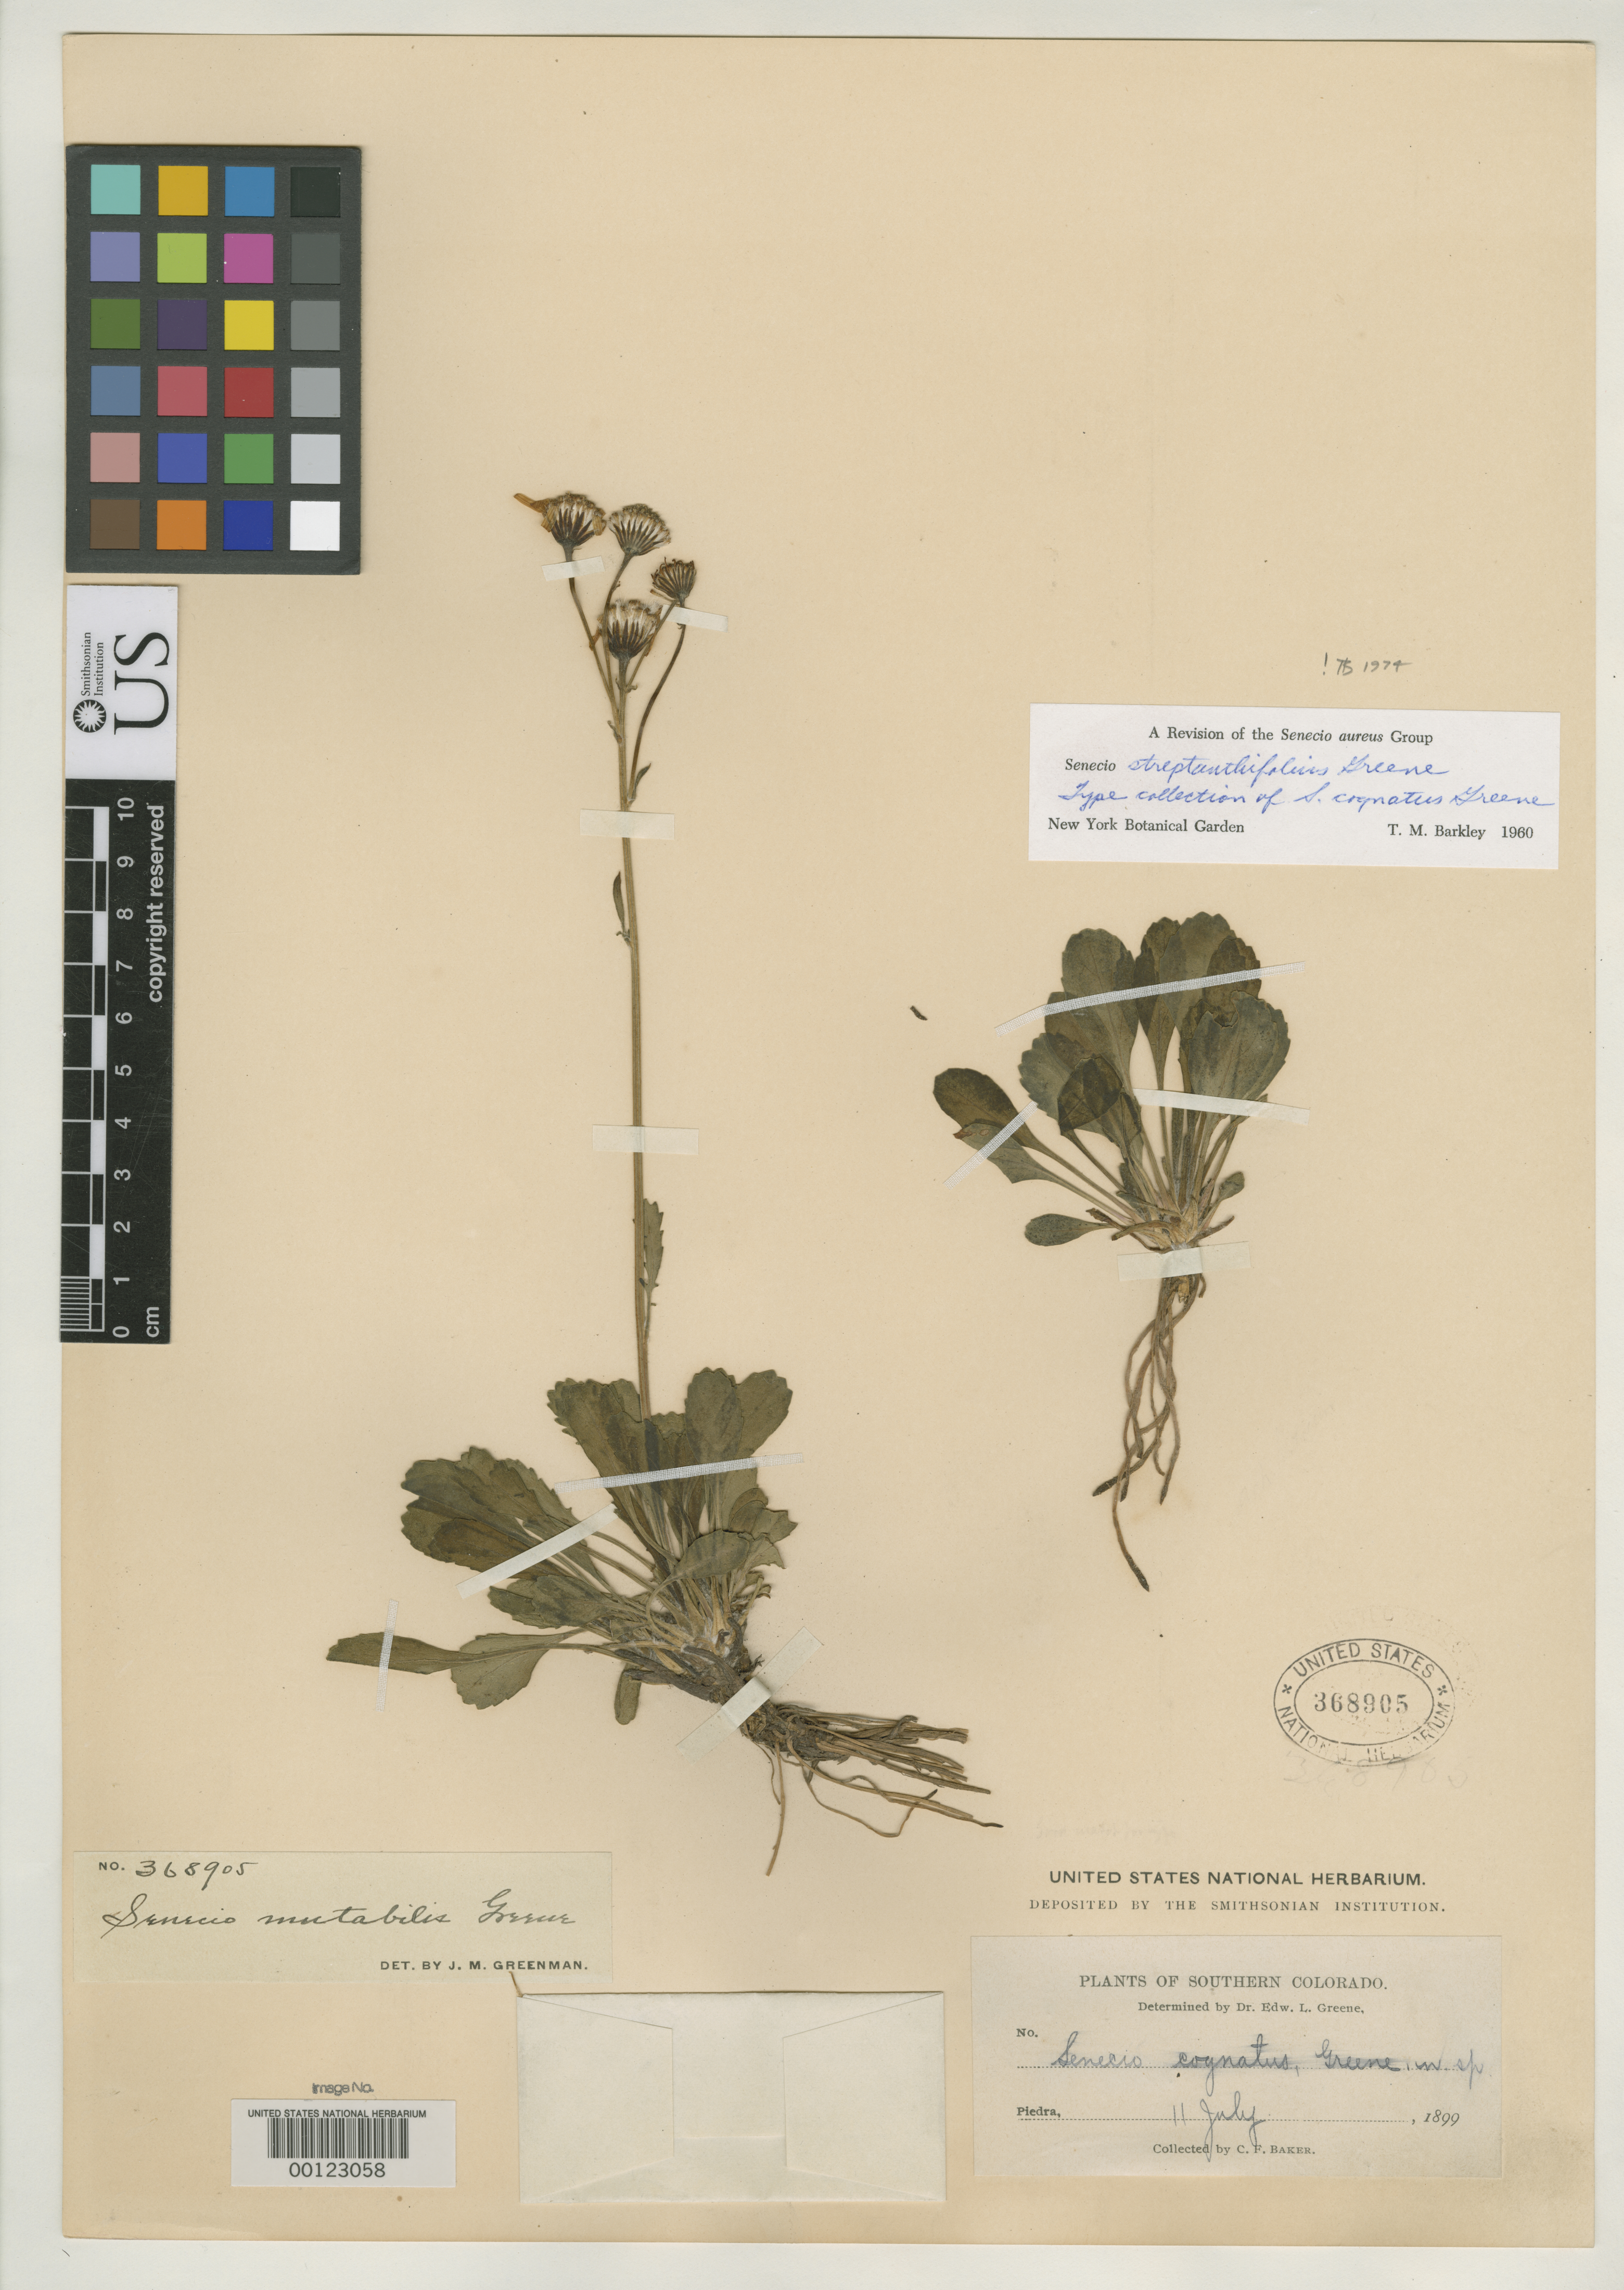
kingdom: Plantae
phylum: Tracheophyta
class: Magnoliopsida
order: Asterales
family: Asteraceae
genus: Senecio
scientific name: Senecio cognatus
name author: Greene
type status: Isotype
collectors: C. F. Baker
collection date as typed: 11 Jul 1899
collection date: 1899-07-11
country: United States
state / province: Colorado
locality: Piedra.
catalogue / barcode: US 368905